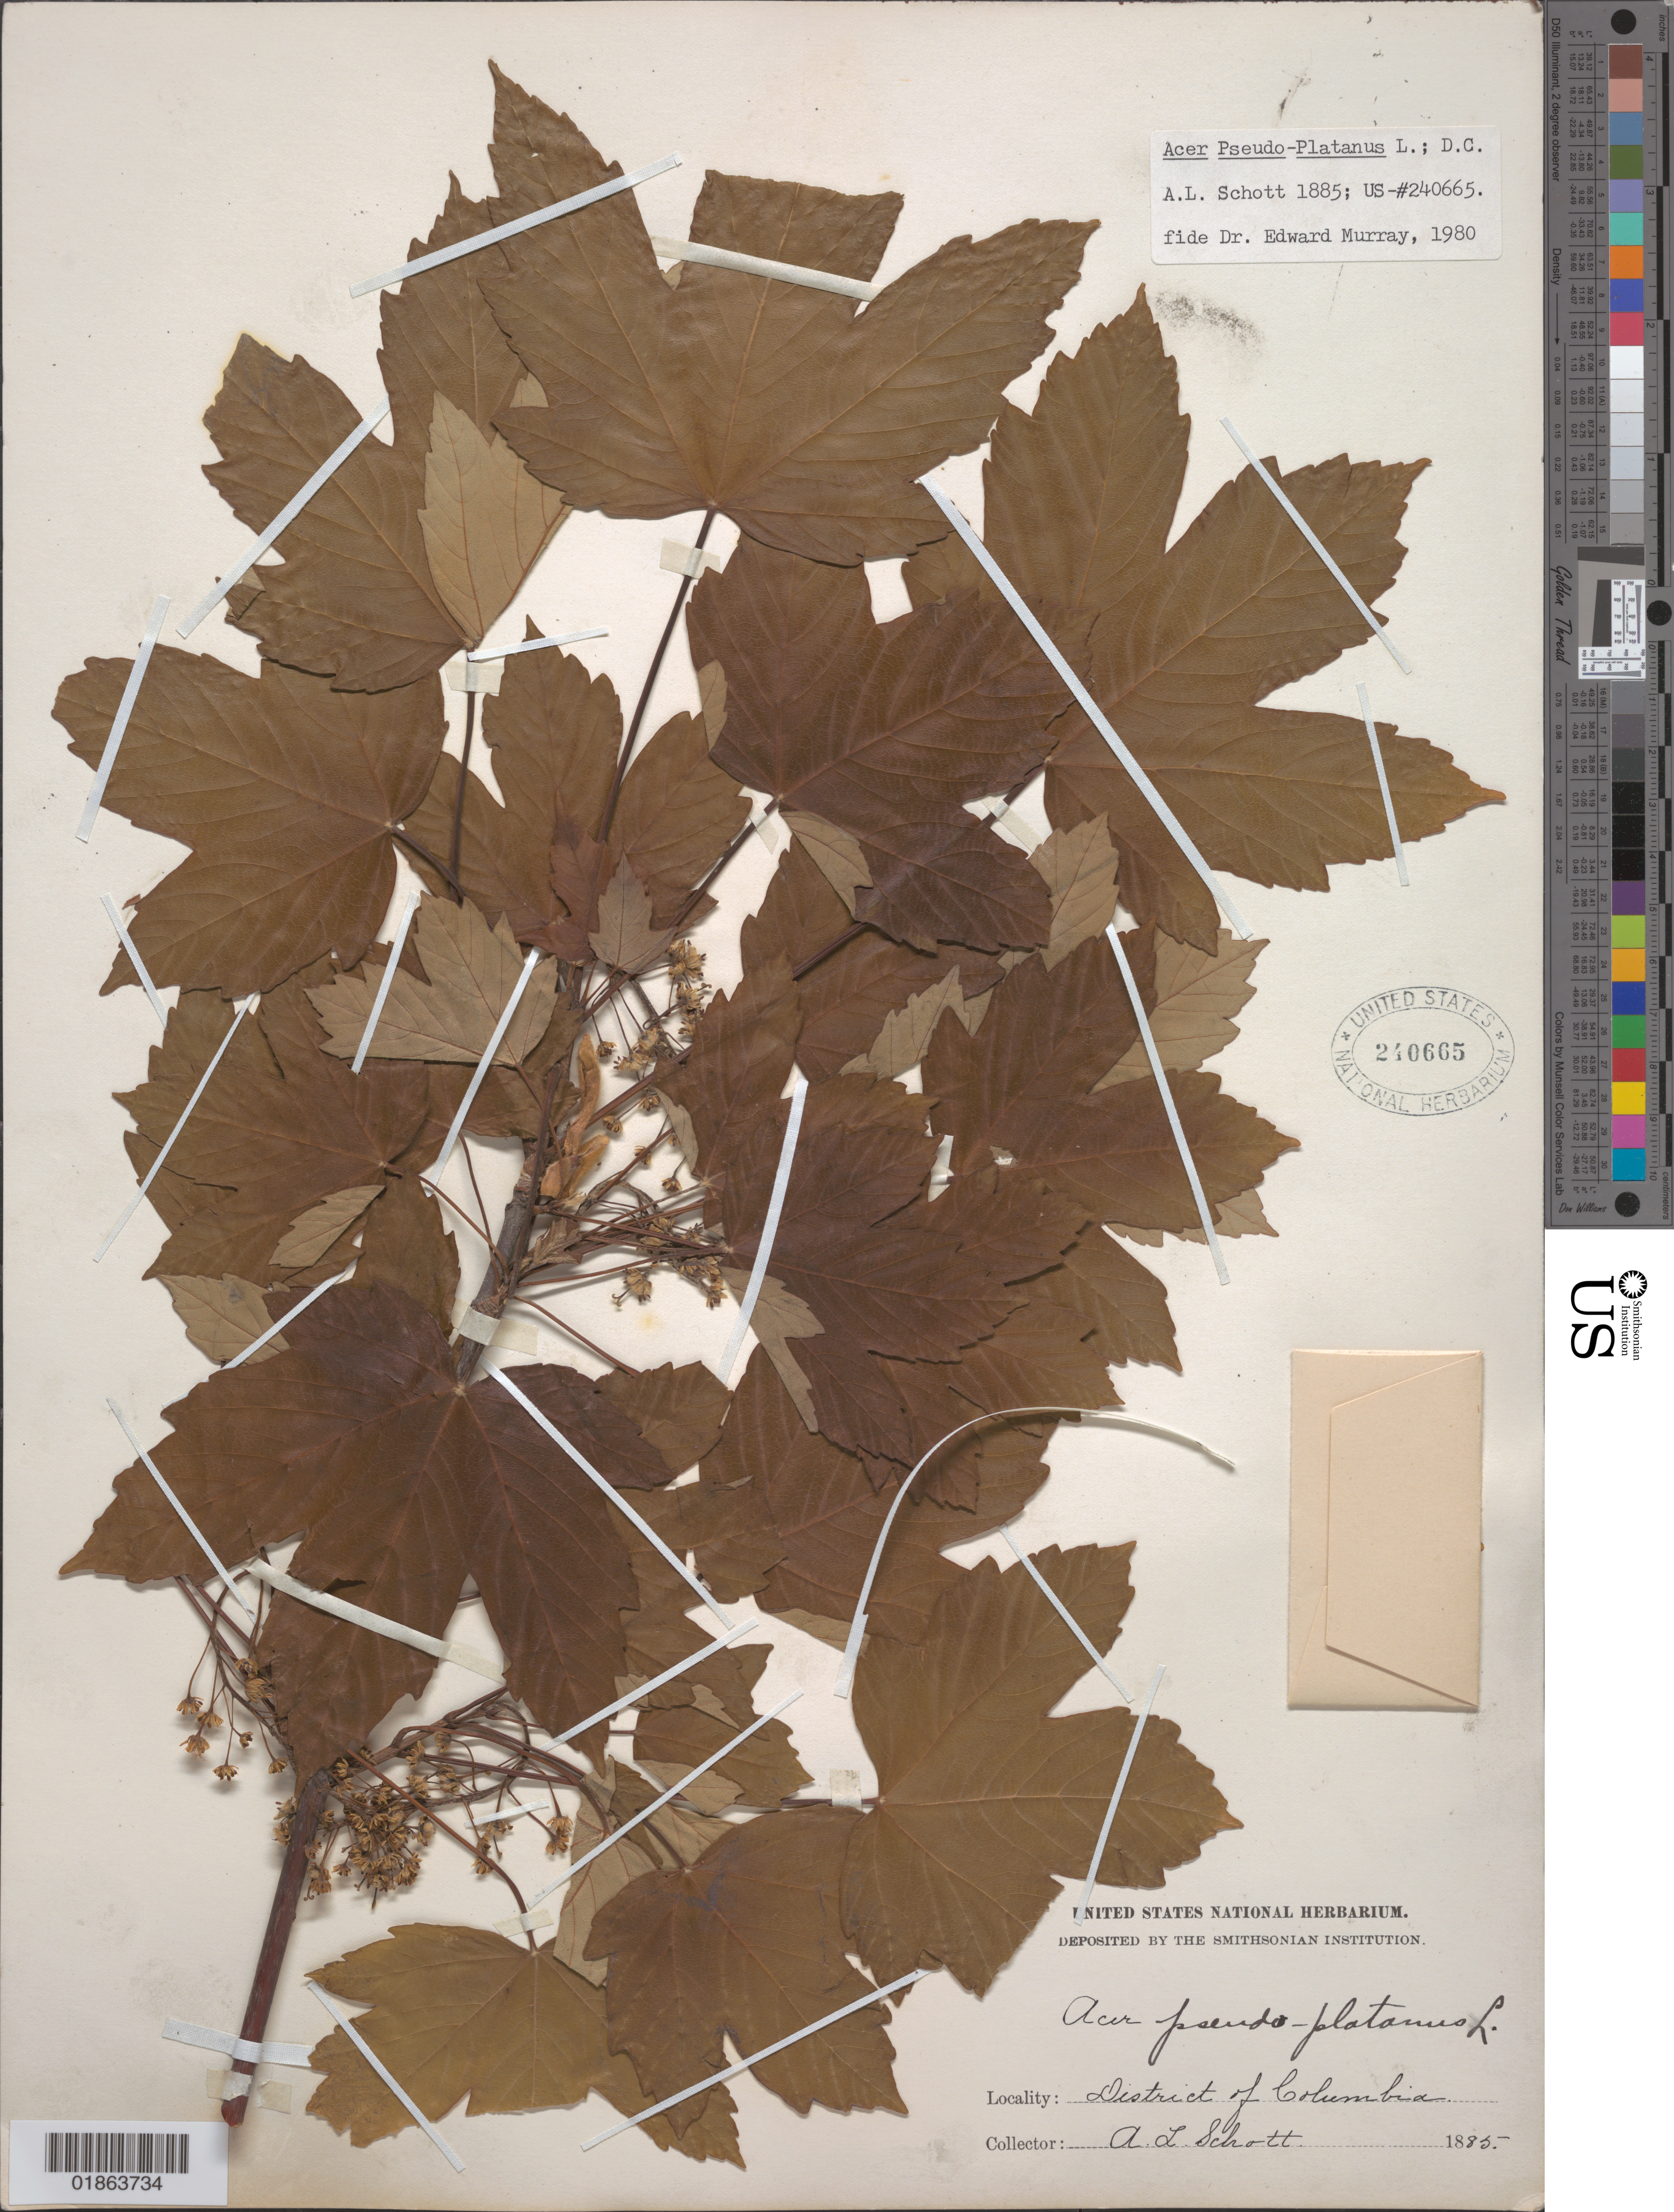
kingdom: Plantae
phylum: Tracheophyta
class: Magnoliopsida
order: Sapindales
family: Sapindaceae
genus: Acer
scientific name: Acer pseudoplatanus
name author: L.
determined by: Murray, Edward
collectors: A. L. Schott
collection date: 1885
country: United States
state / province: District of Columbia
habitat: Cultivated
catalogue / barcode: US 240665